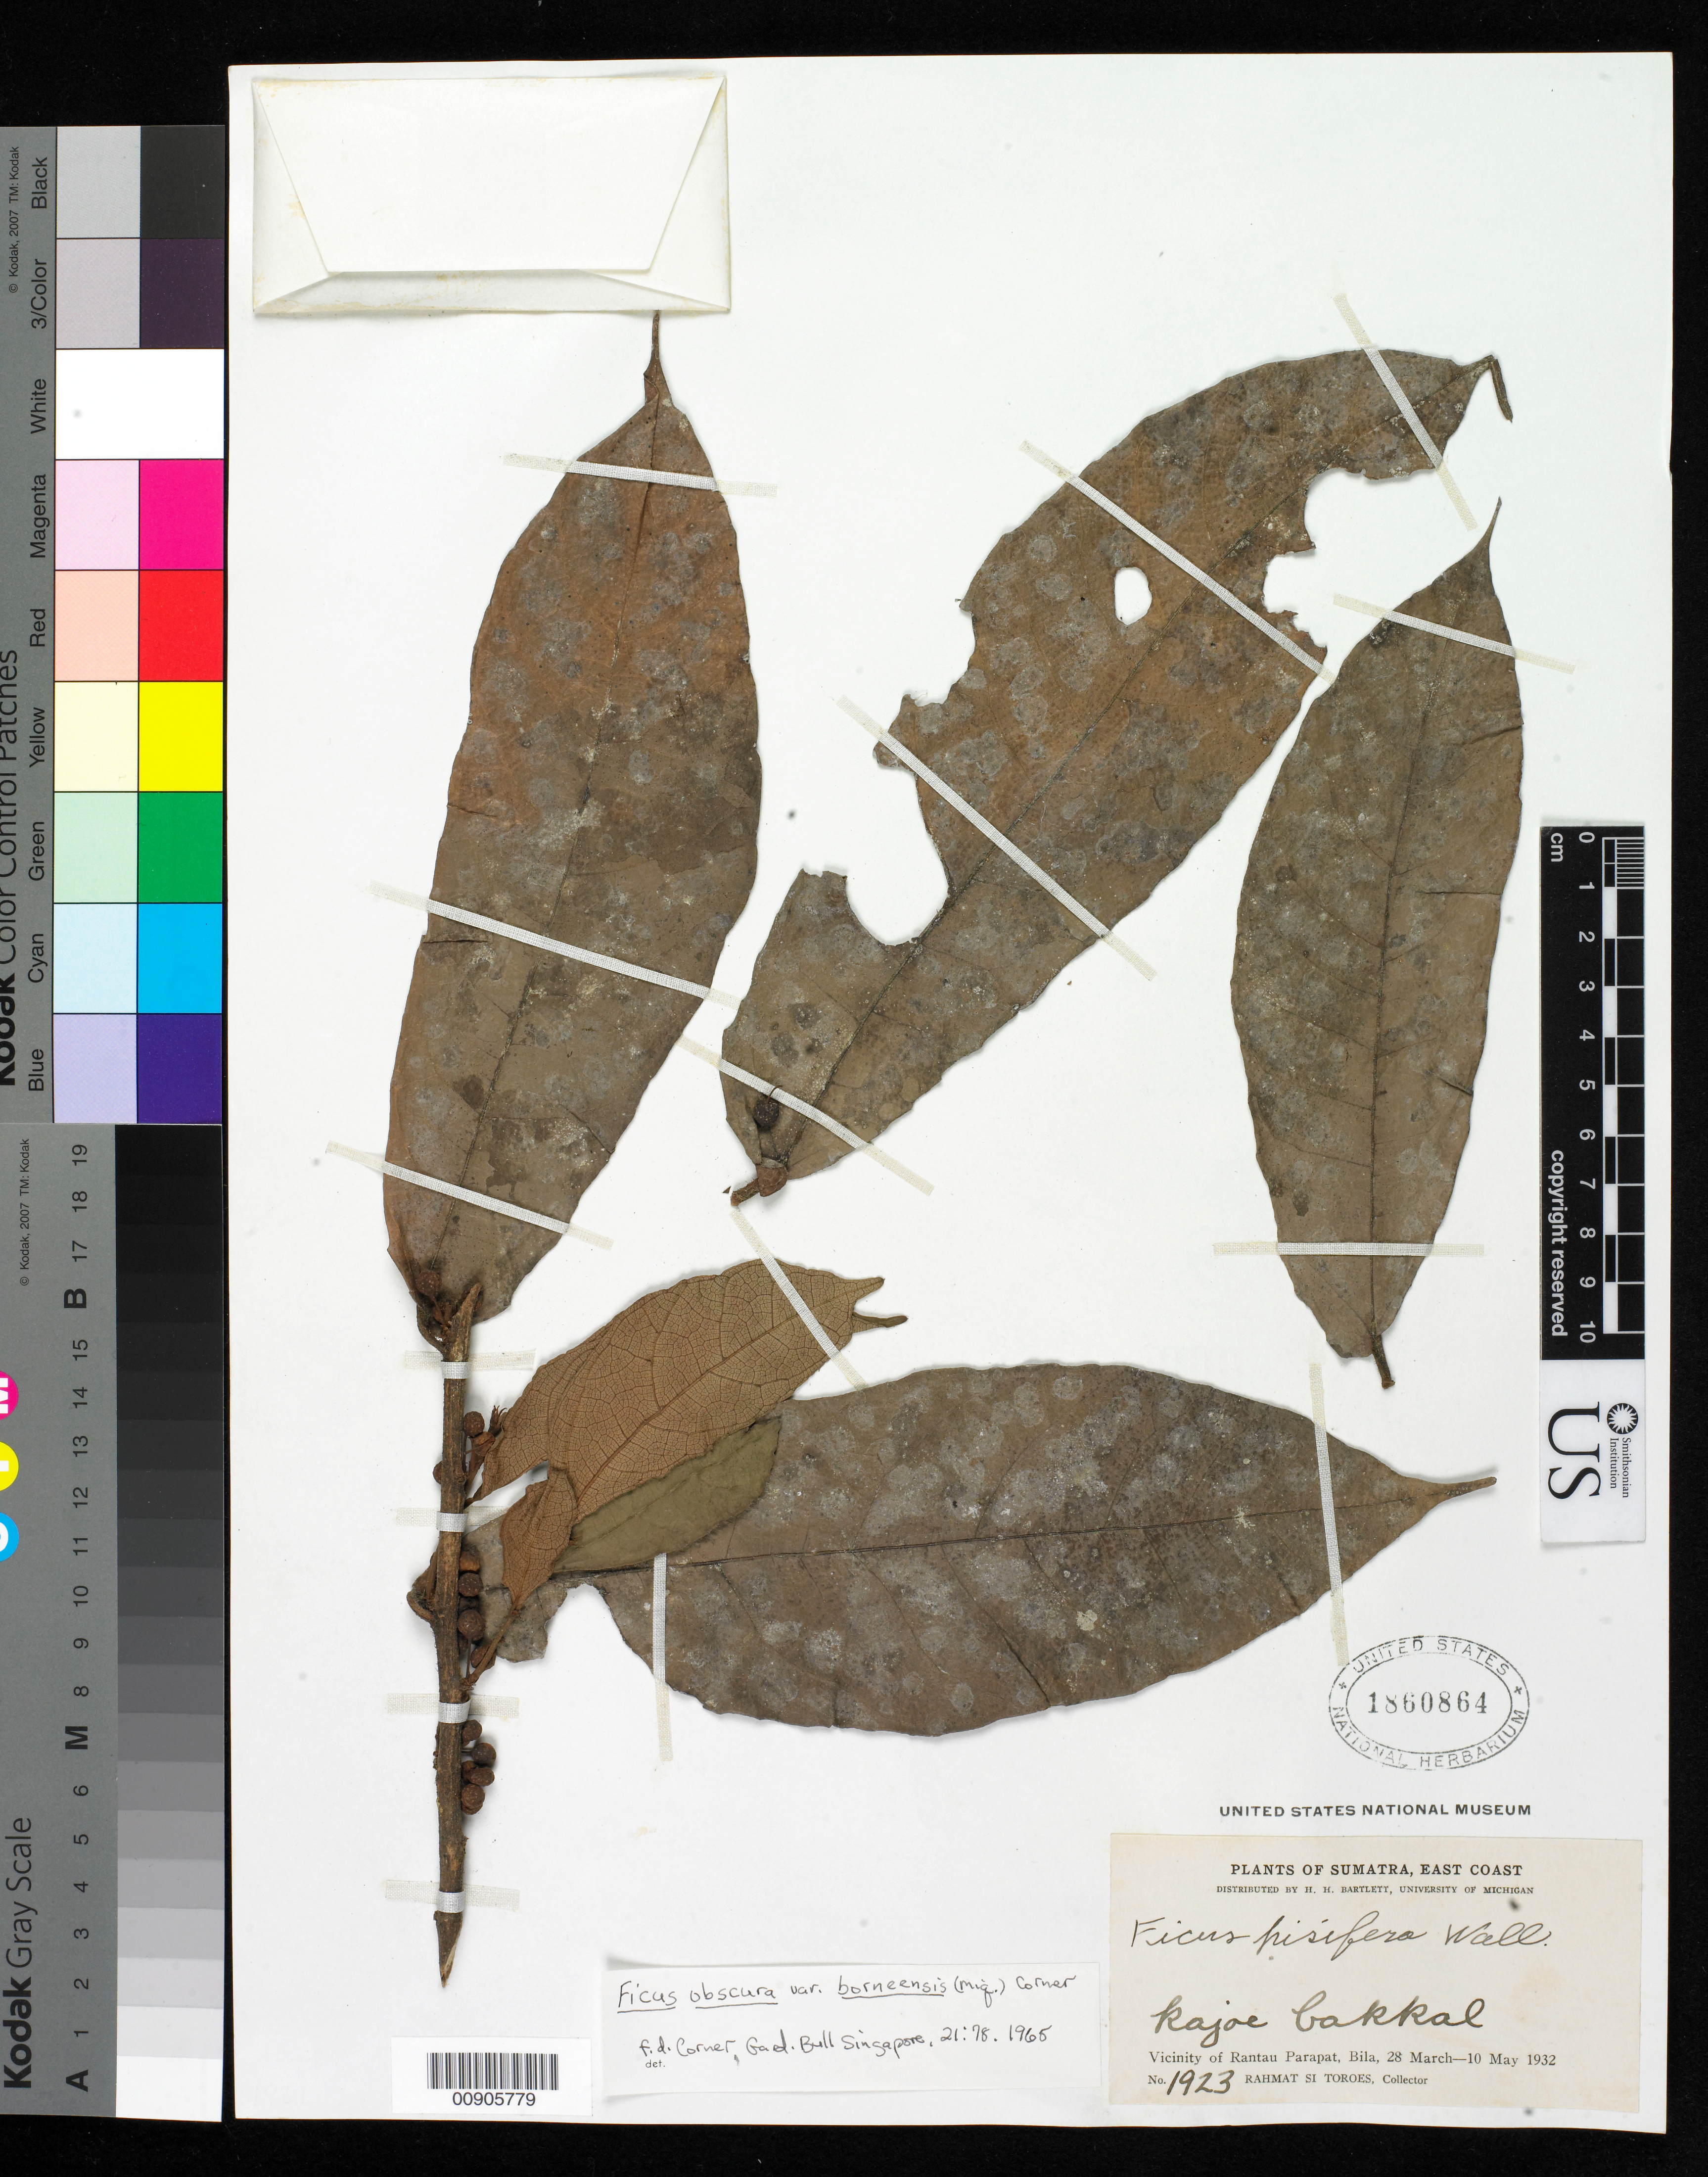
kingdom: Plantae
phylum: Tracheophyta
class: Magnoliopsida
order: Rosales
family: Moraceae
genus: Ficus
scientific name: Ficus obscura var. borneensis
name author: (Miq.) Corner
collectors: Rahmat Si Boeea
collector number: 1923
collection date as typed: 28 Mar 1932 to 10 May 1932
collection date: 1932-03-28/1932-05-10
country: Indonesia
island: Sumatra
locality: Bila, vicinity of Rantau Parapat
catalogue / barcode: US 1860864